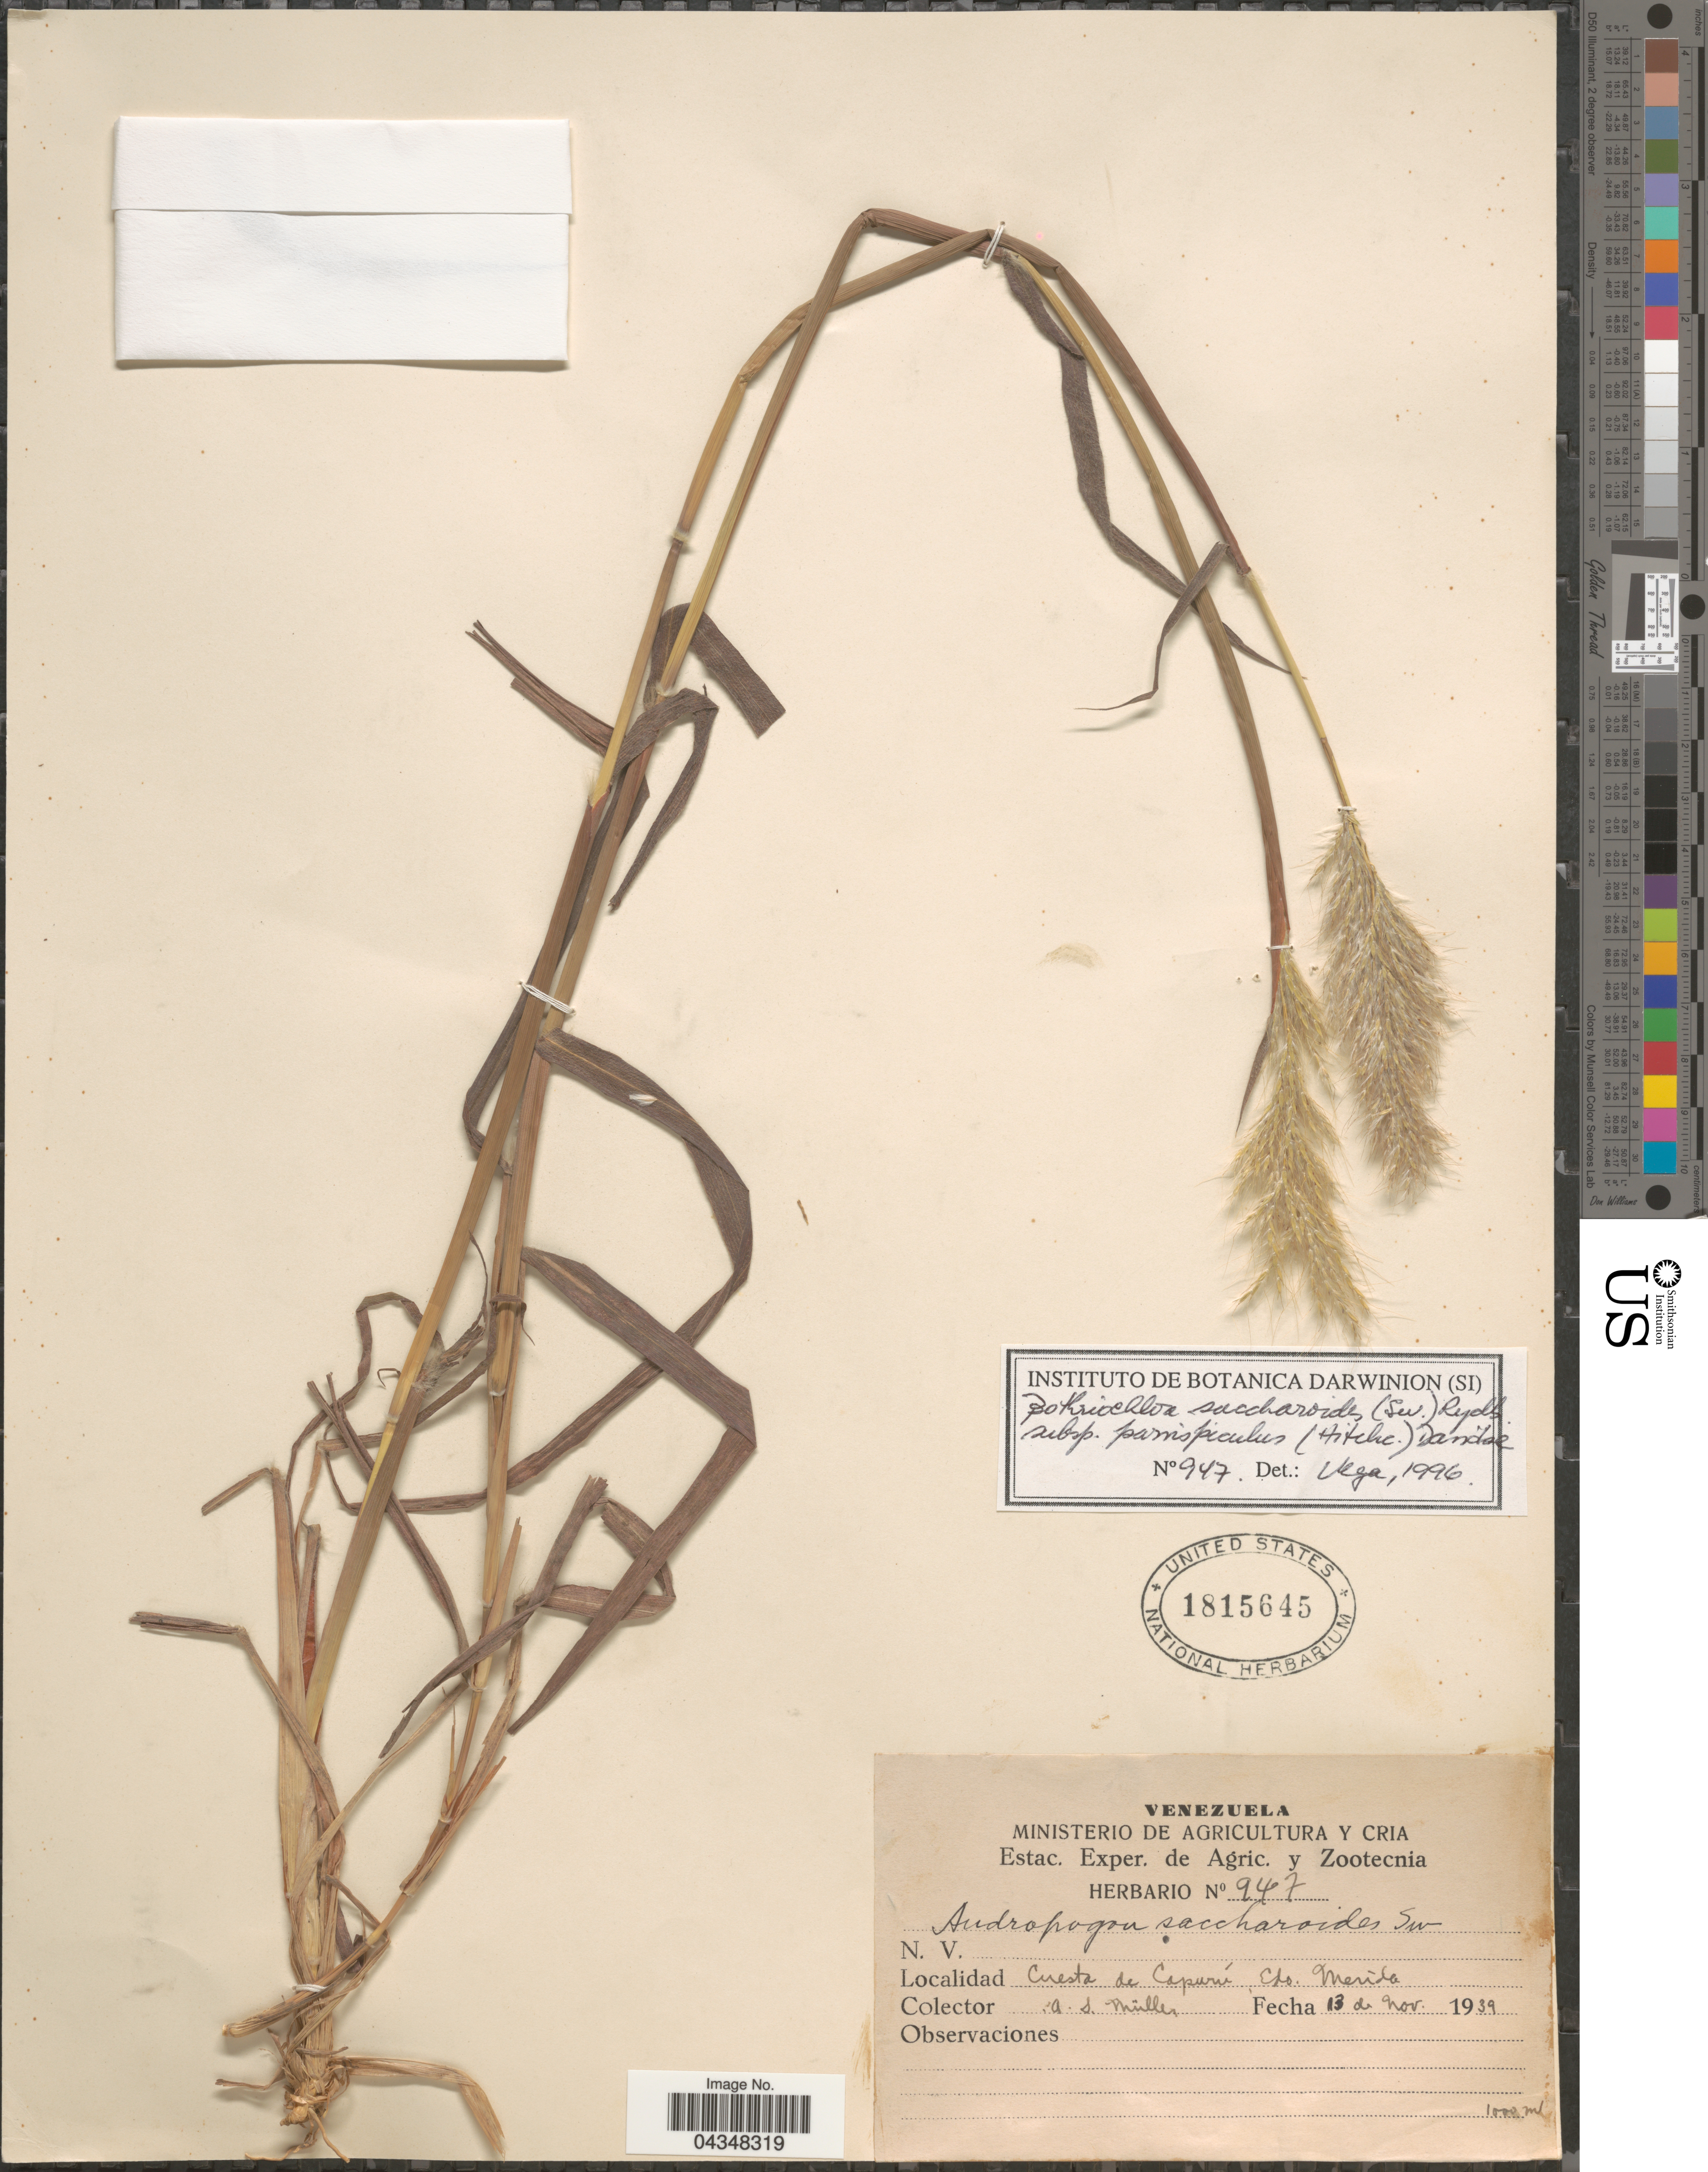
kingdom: Plantae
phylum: Tracheophyta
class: Liliopsida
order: Poales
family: Poaceae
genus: Bothriochloa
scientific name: Bothriochloa saccharoides var. parvispicula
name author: (Hitchc.) Tovar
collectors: A. Muller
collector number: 947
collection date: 1939-11-13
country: Venezuela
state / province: Merida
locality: Cuesta de Capurú.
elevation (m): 1000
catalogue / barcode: US 1815645